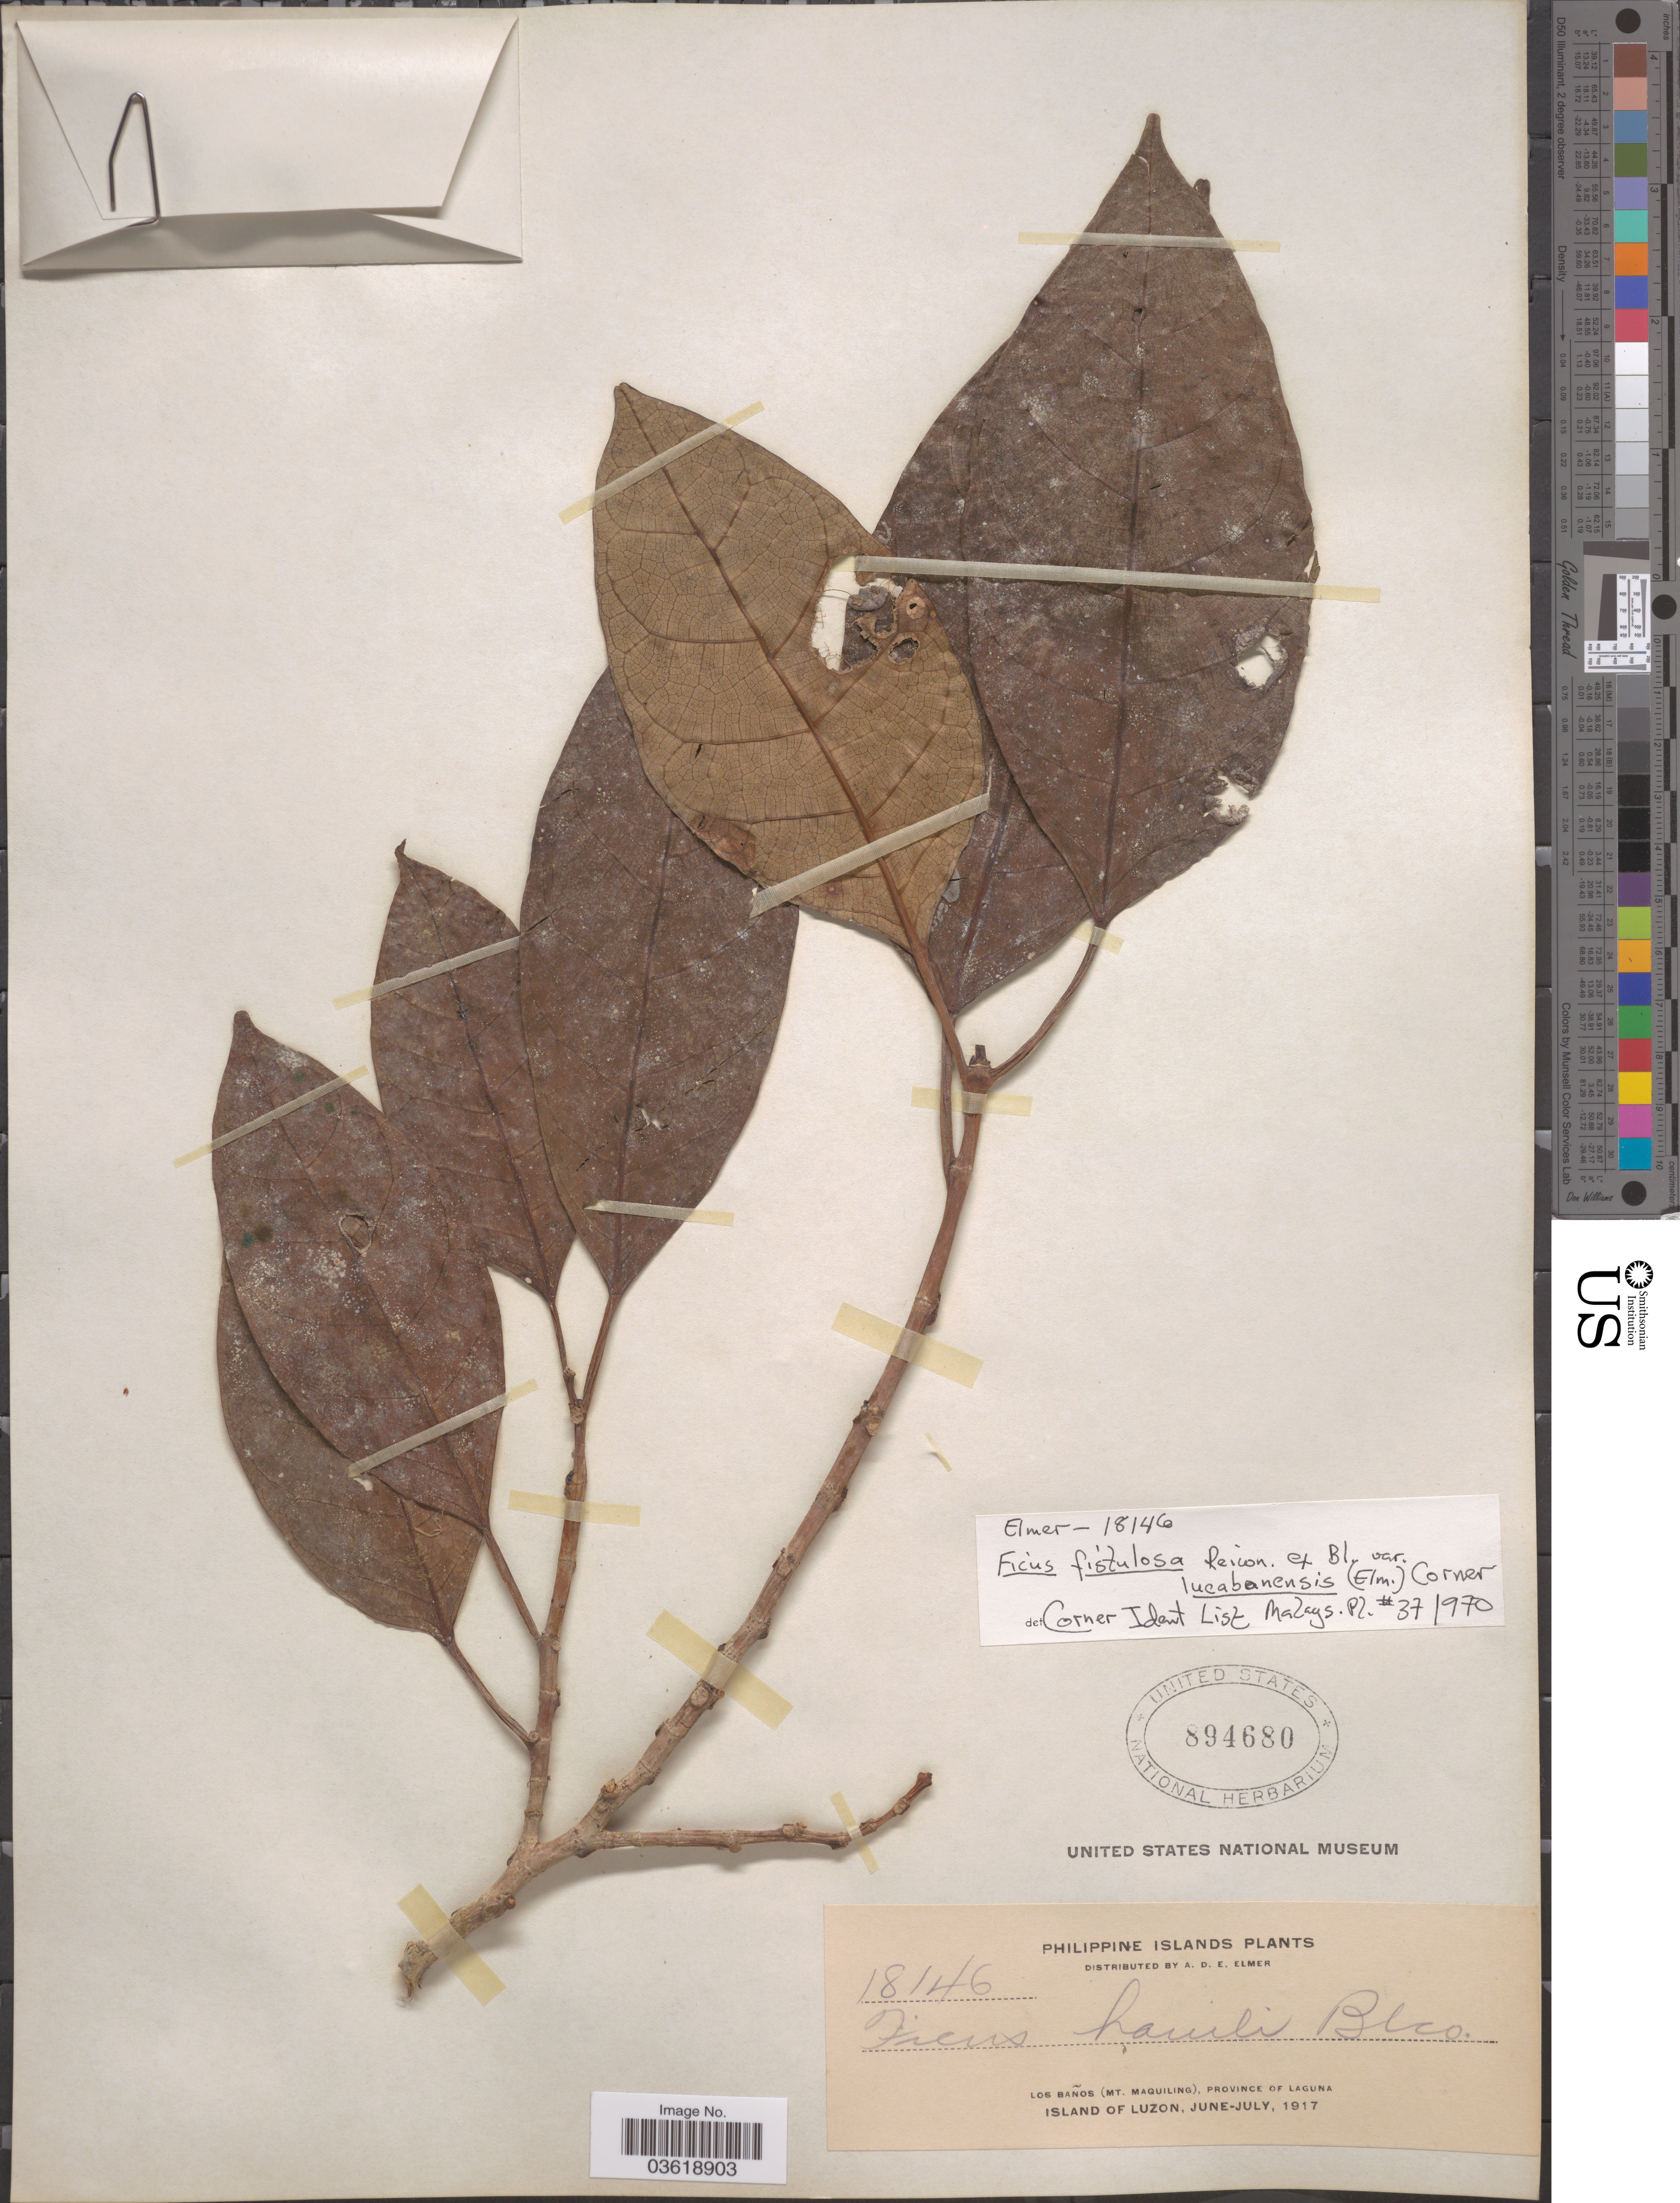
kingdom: Plantae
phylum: Tracheophyta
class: Magnoliopsida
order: Rosales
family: Moraceae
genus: Ficus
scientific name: Ficus fistulosa var. lucbanensis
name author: (Elmer) Corner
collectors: A. D. E. Elmer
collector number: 18146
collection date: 1917-06/1917-07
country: Philippines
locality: Los Baños (Mt. Maquiling), Province of Laguna. Island of Luzon.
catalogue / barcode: US 894680